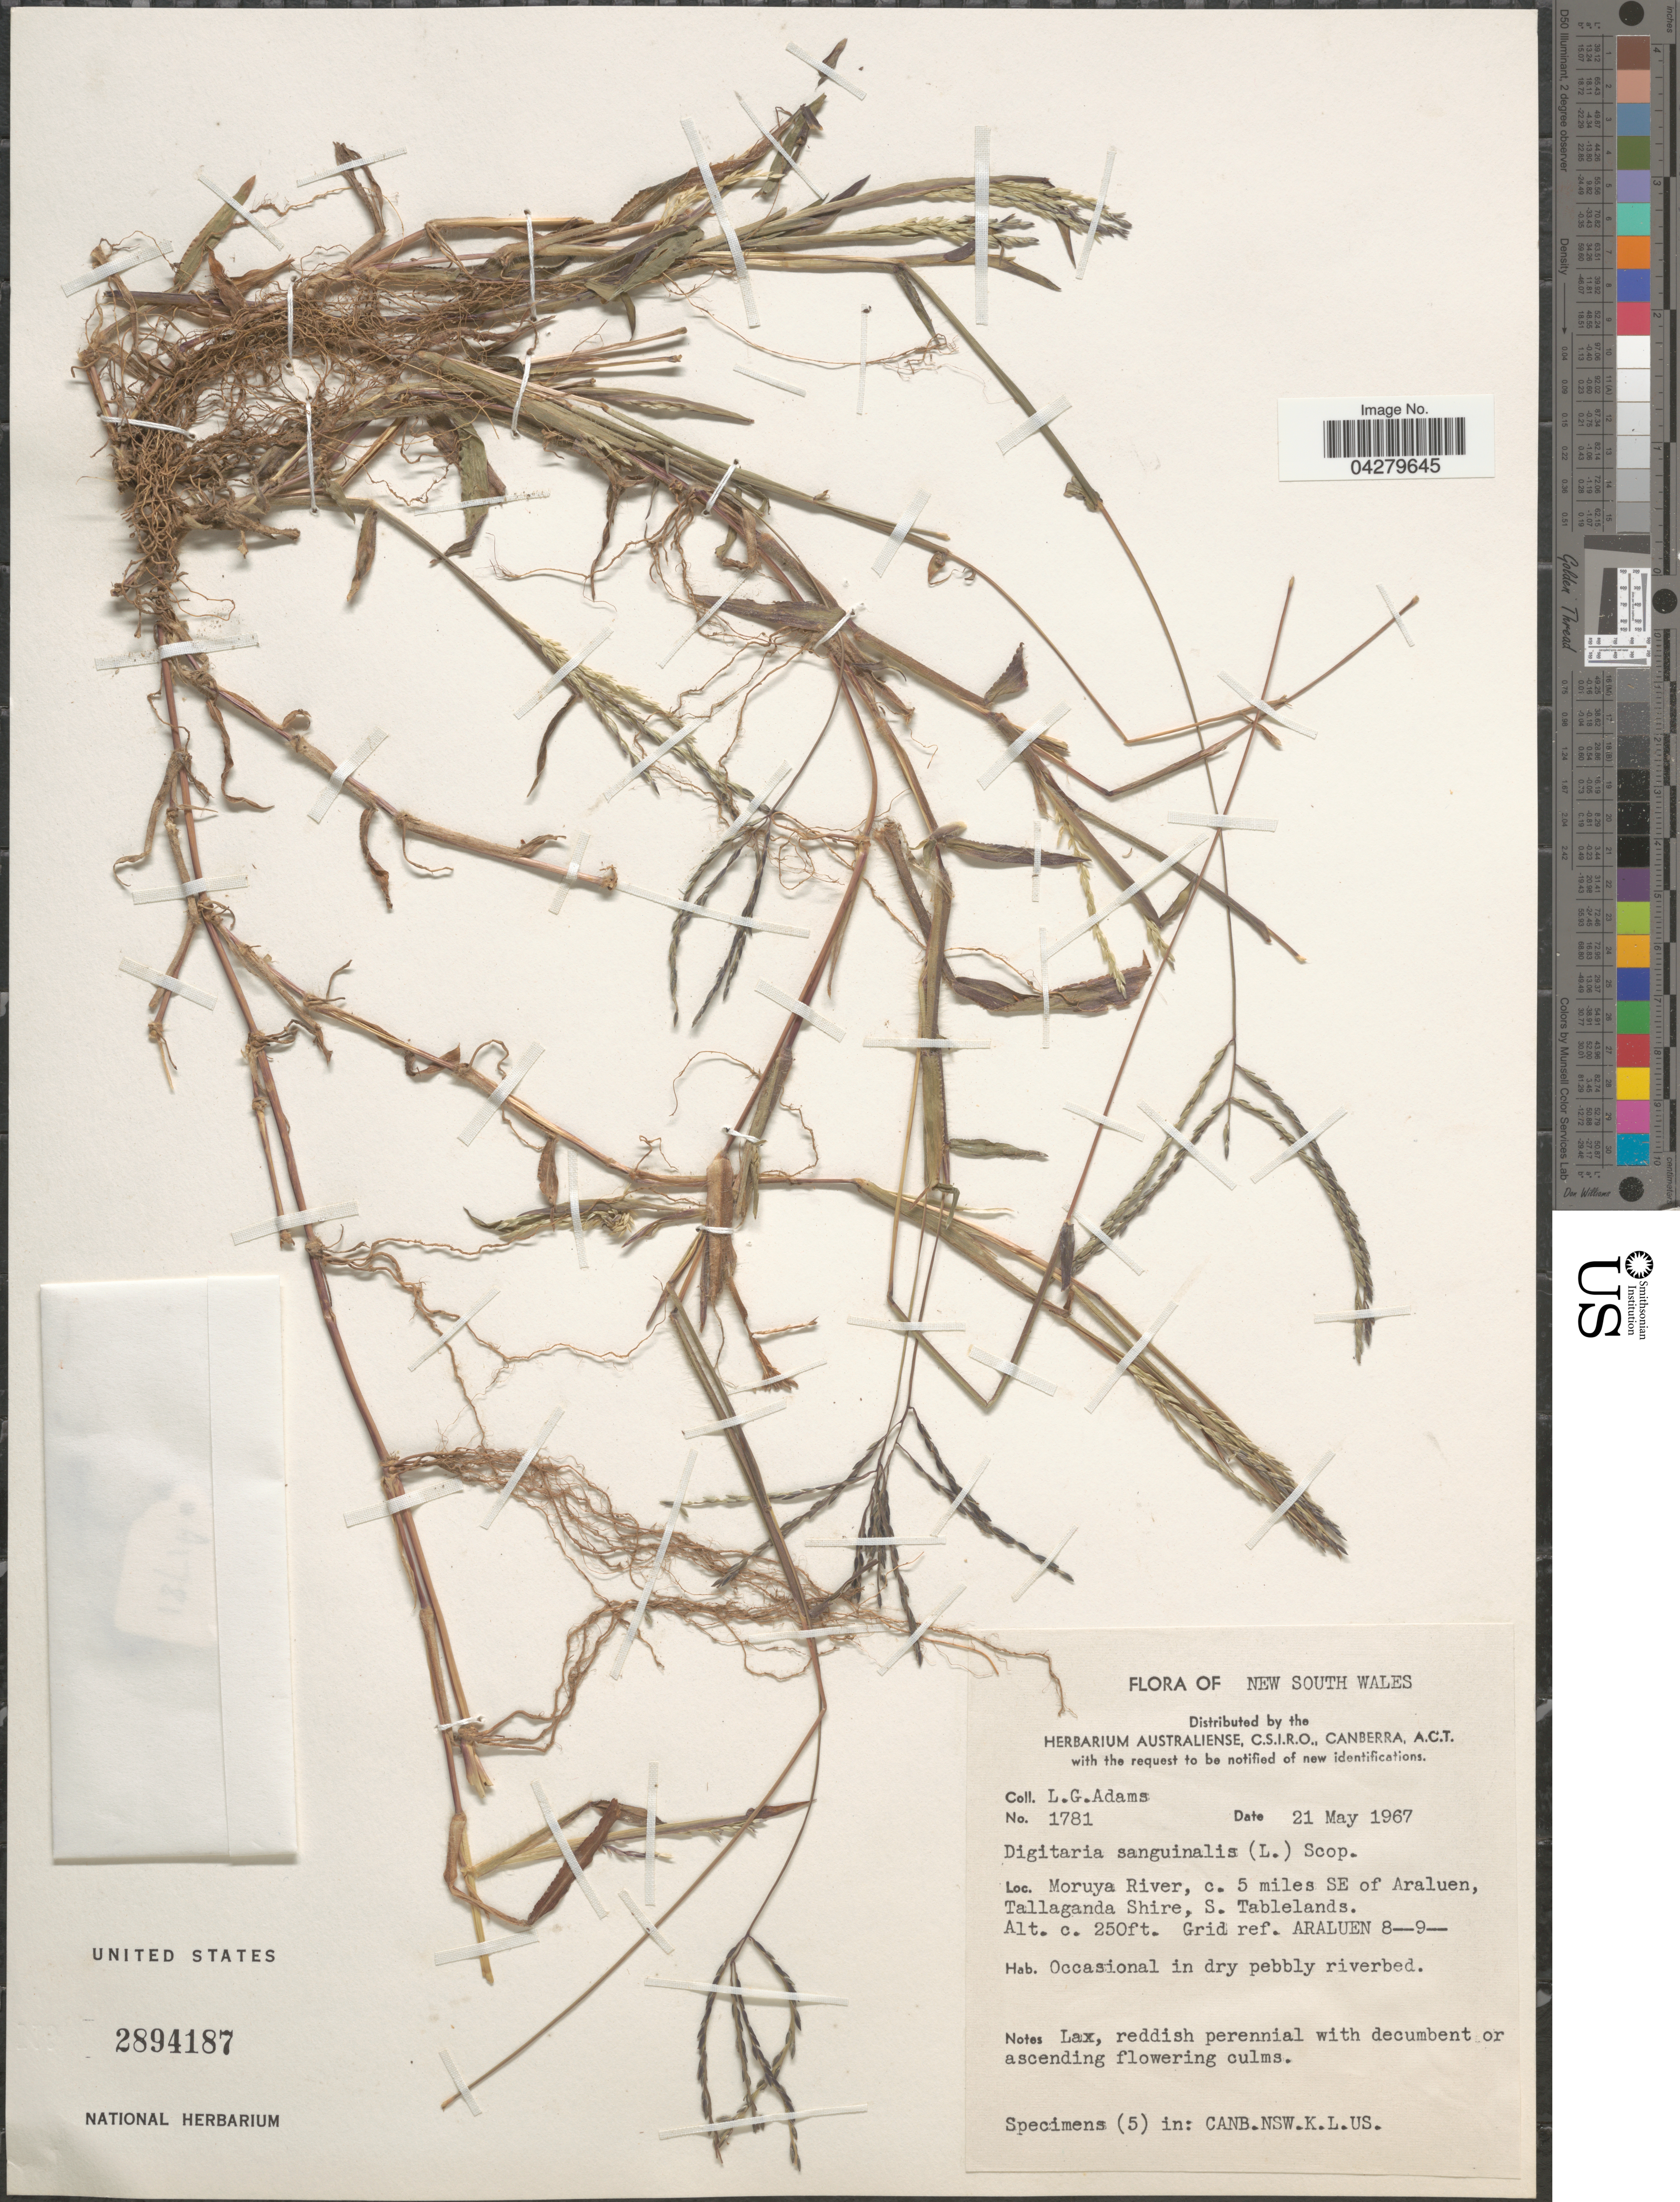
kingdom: Plantae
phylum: Tracheophyta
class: Liliopsida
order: Poales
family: Poaceae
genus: Digitaria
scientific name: Digitaria sanguinalis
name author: (L.) Scop.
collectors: L. G. Adams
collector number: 1781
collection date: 1967-05-21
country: Australia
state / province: New South Wales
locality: Moruya River, c. 5 miles SE of Araluen, Tallaganda Shire, S. Tablelands. Grid ref. Araluen 8-9.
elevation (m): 76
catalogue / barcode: US 2894187